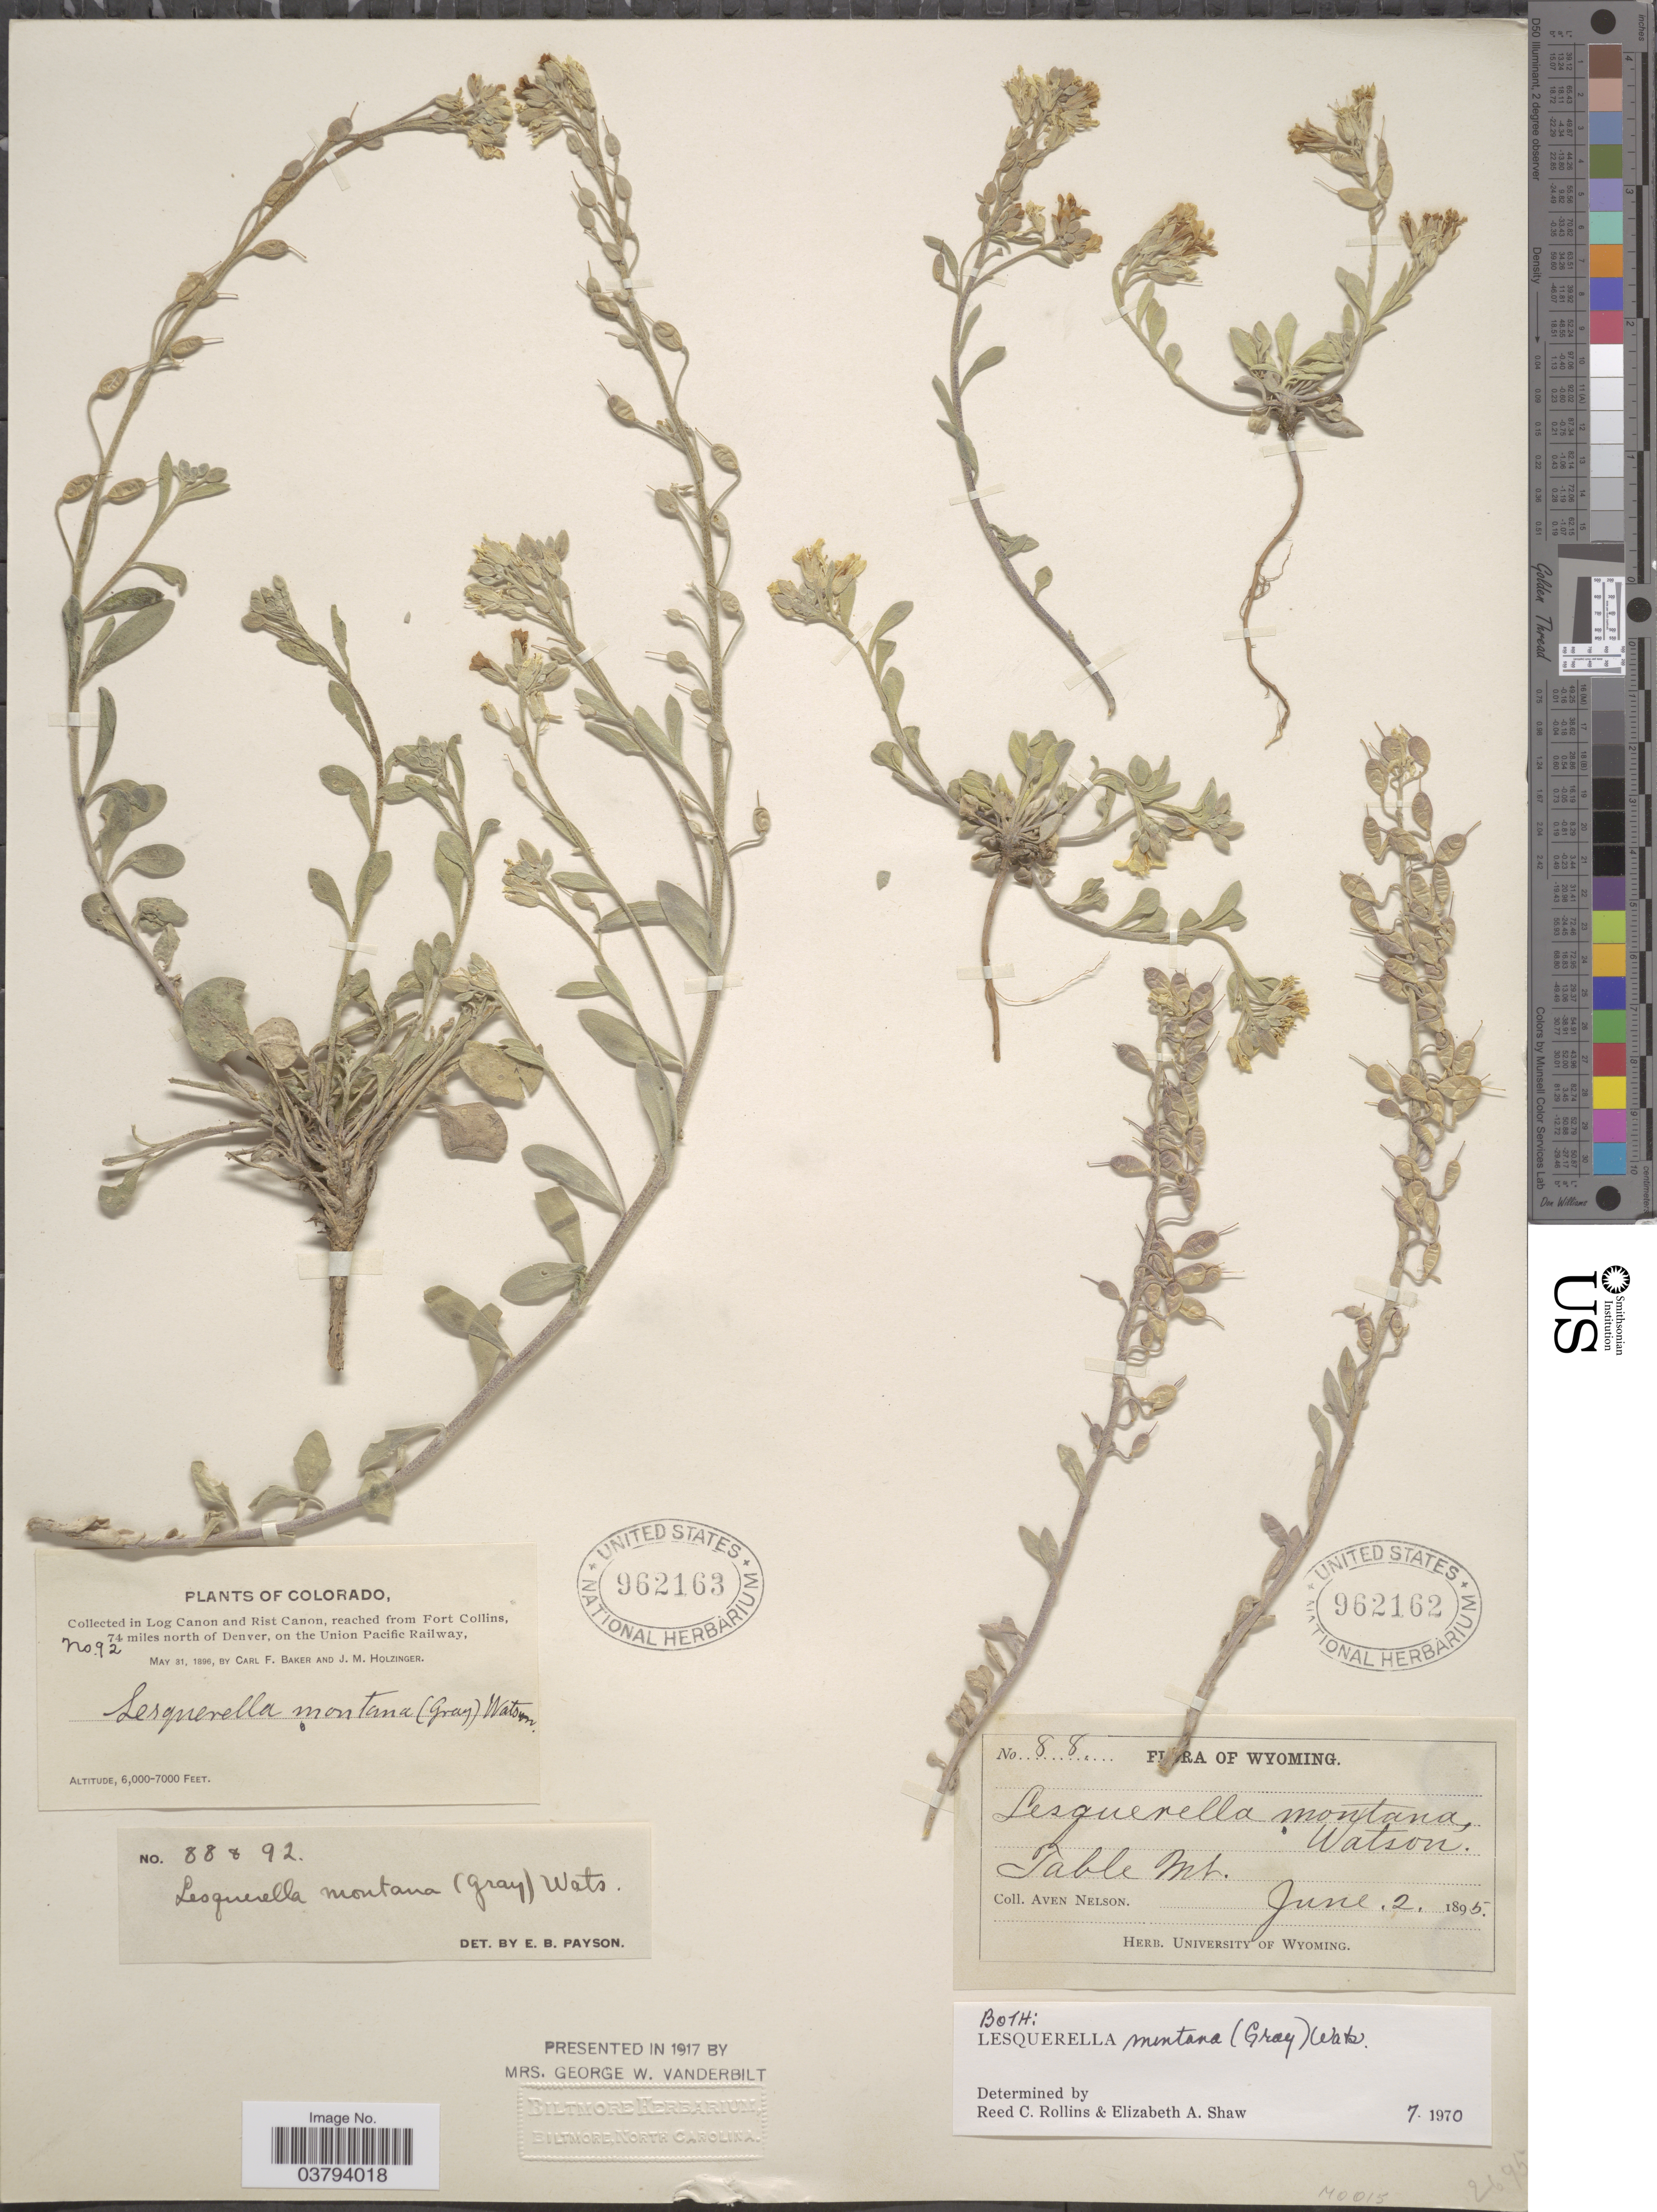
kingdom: Plantae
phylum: Tracheophyta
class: Magnoliopsida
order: Brassicales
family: Brassicaceae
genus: Lesquerella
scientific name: Lesquerella montana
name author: (A. Gray) S. Watson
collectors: A. Nelson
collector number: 88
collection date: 1895-06-02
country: United States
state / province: Wyoming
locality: Table Mt.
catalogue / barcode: US 962162-2